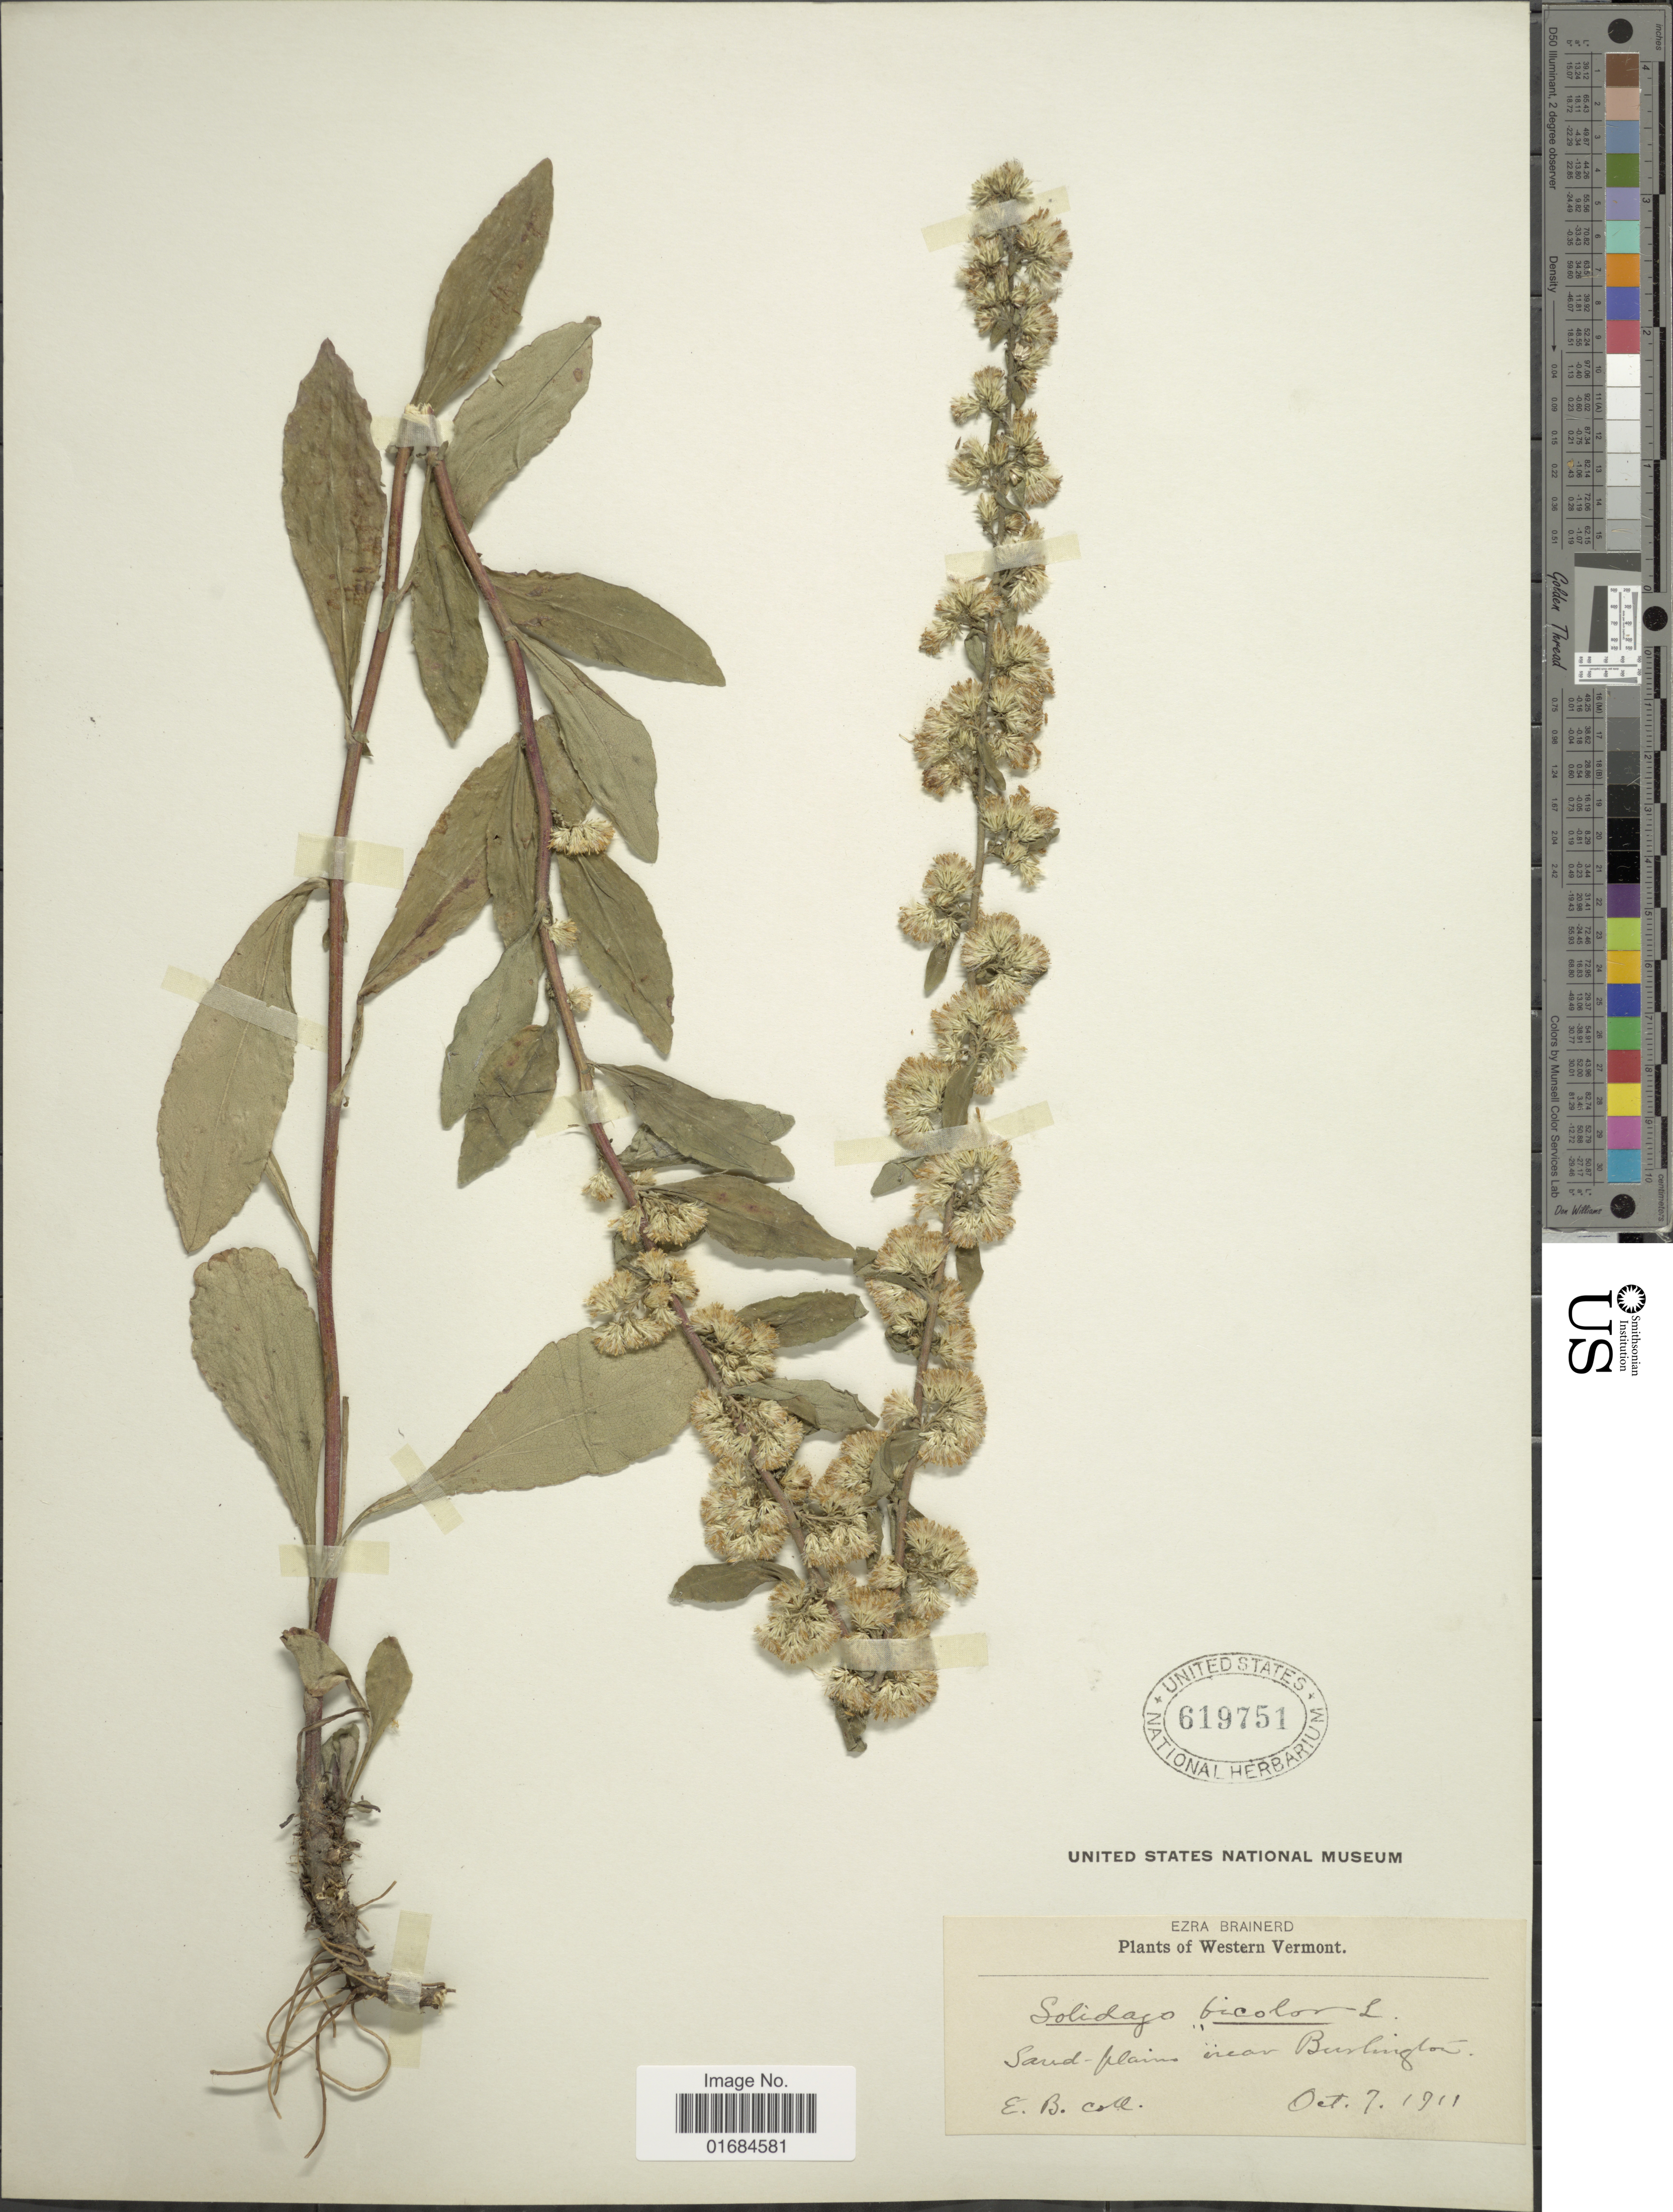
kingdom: Plantae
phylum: Tracheophyta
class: Magnoliopsida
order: Asterales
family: Asteraceae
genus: Solidago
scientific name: Solidago bicolor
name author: L.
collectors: E. Brainerd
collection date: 1911-10-07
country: United States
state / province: Vermont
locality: Western Vermont, Sand Plains near Burhington.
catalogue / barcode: US 619751